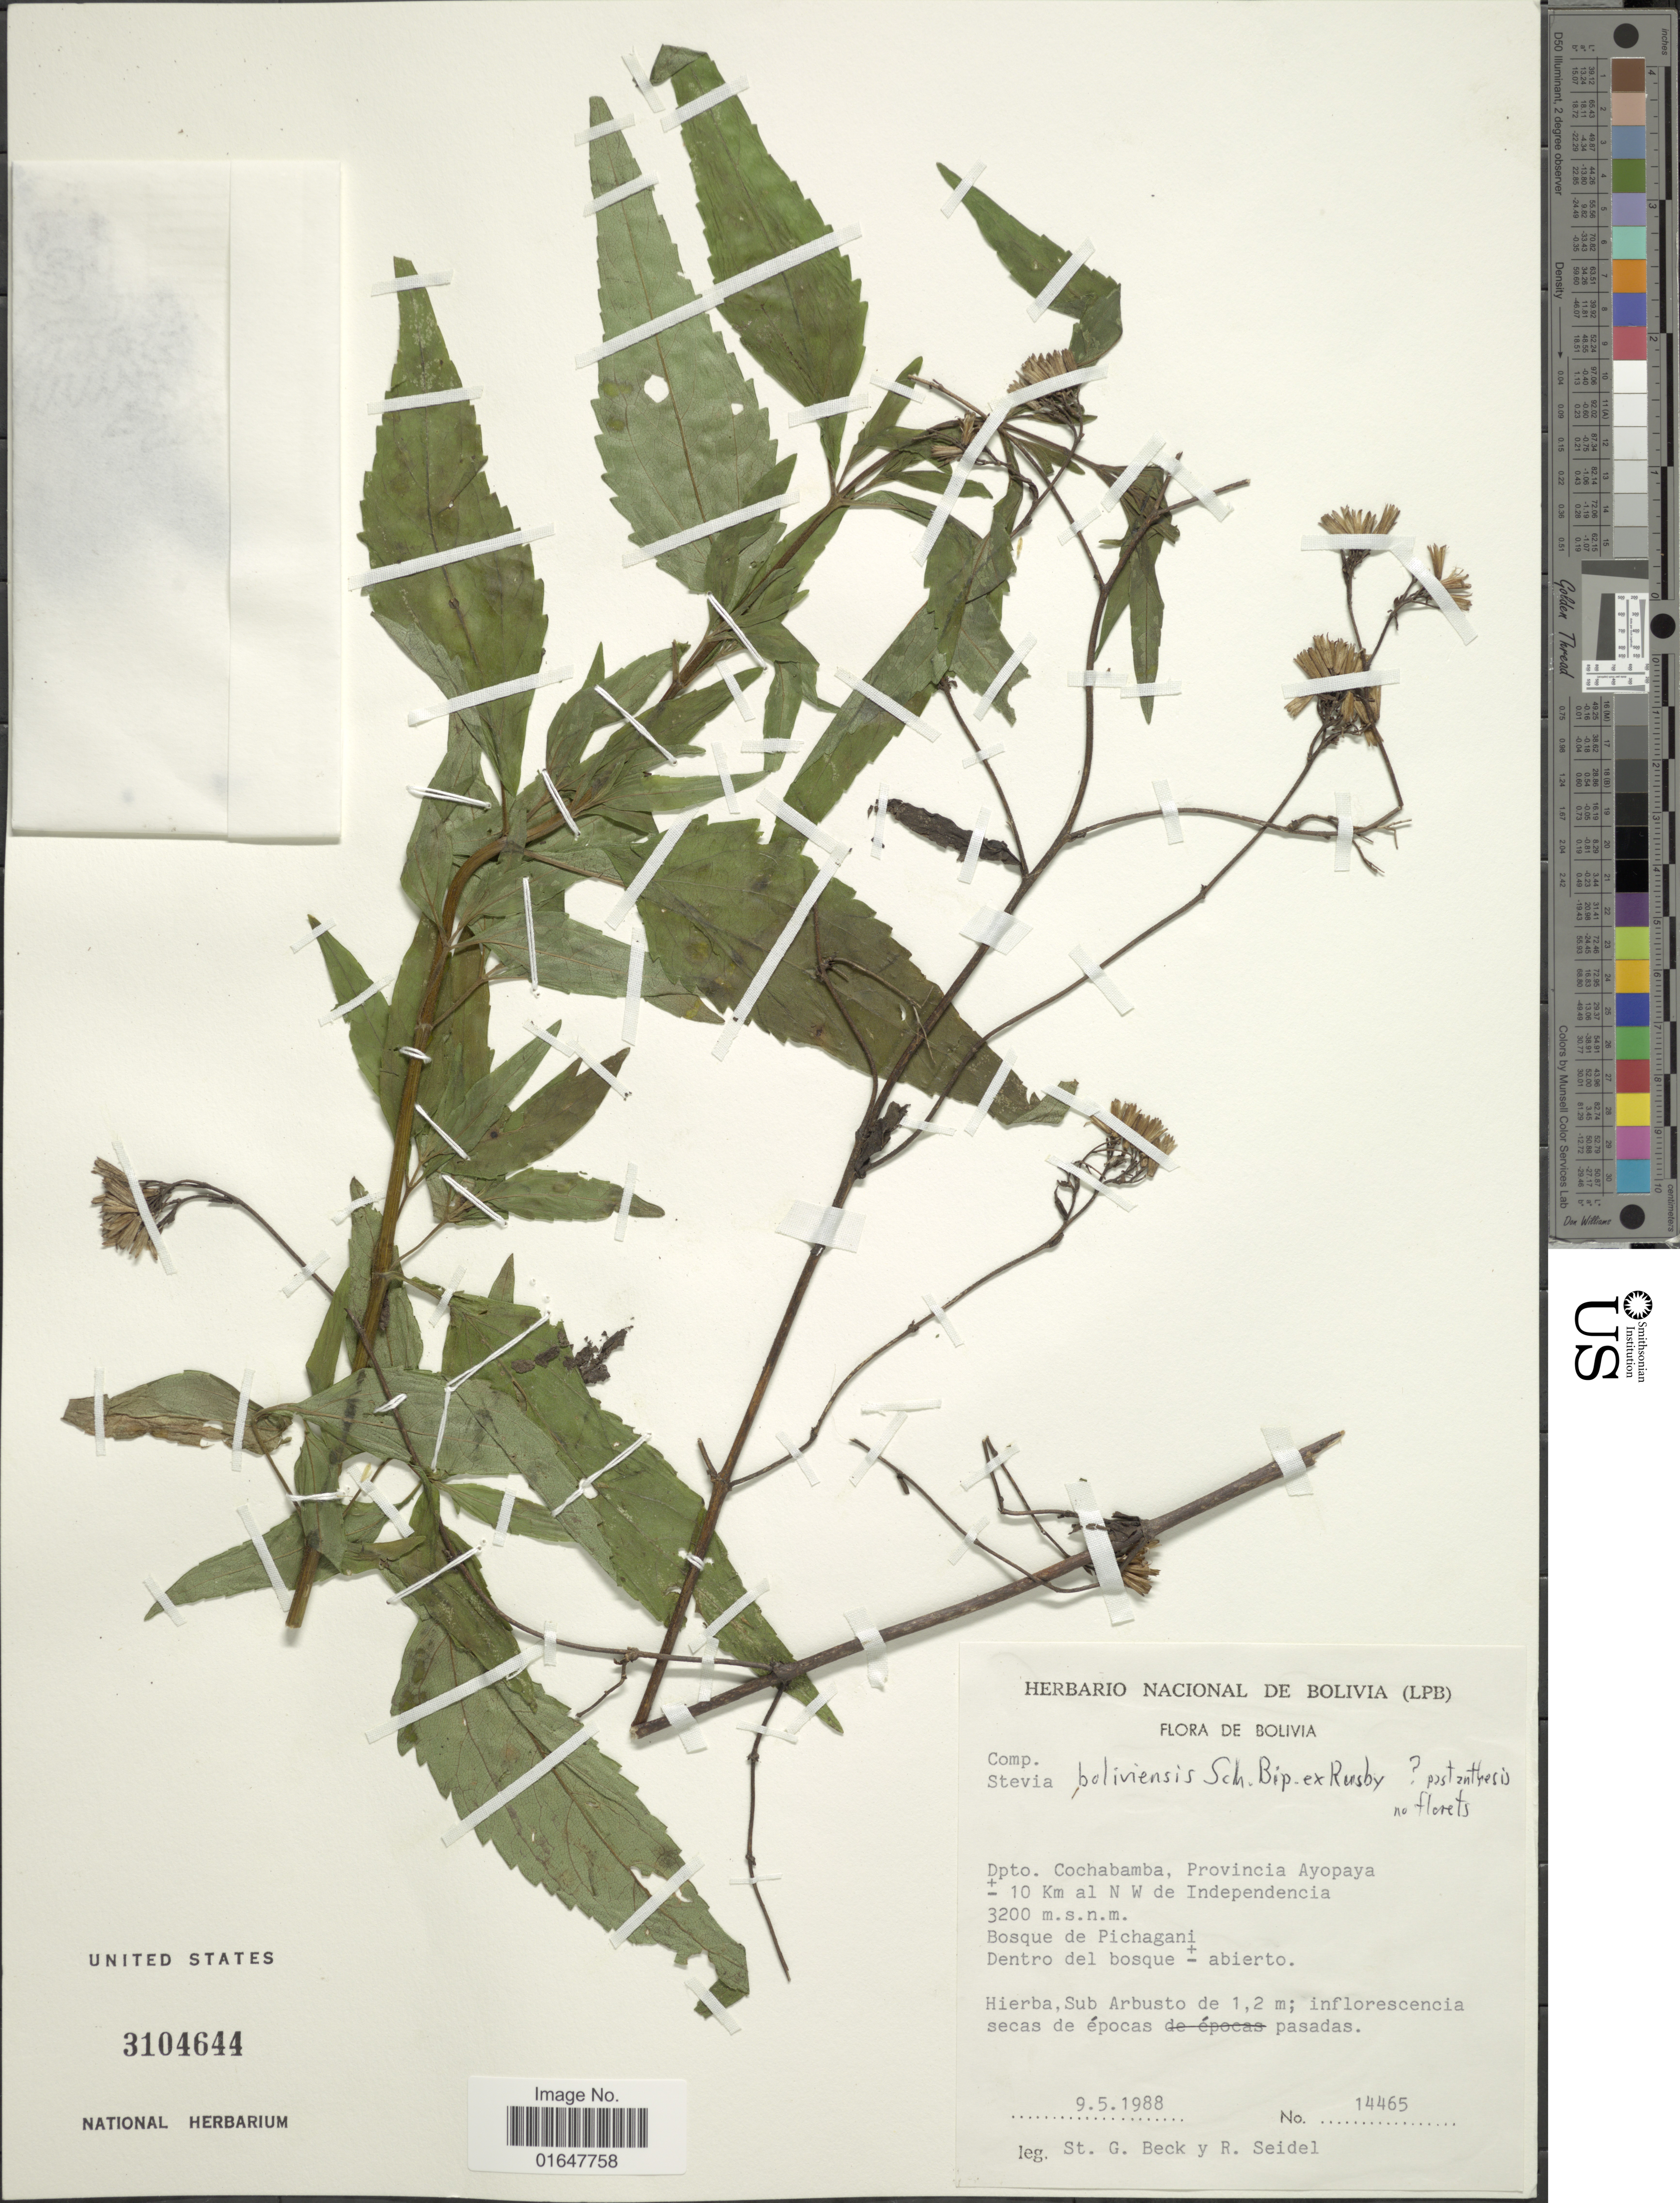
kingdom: Plantae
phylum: Tracheophyta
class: Magnoliopsida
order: Asterales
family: Asteraceae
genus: Stevia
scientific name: Stevia boliviensis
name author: Sch. Bip. ex Rusby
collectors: S. G. Beck & R. Seidel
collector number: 14465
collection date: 1988-05-09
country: Bolivia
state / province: Cochabamba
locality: Provincia Ayopaya ± 10 km al NW de Independencia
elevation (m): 3200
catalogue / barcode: US 3104644